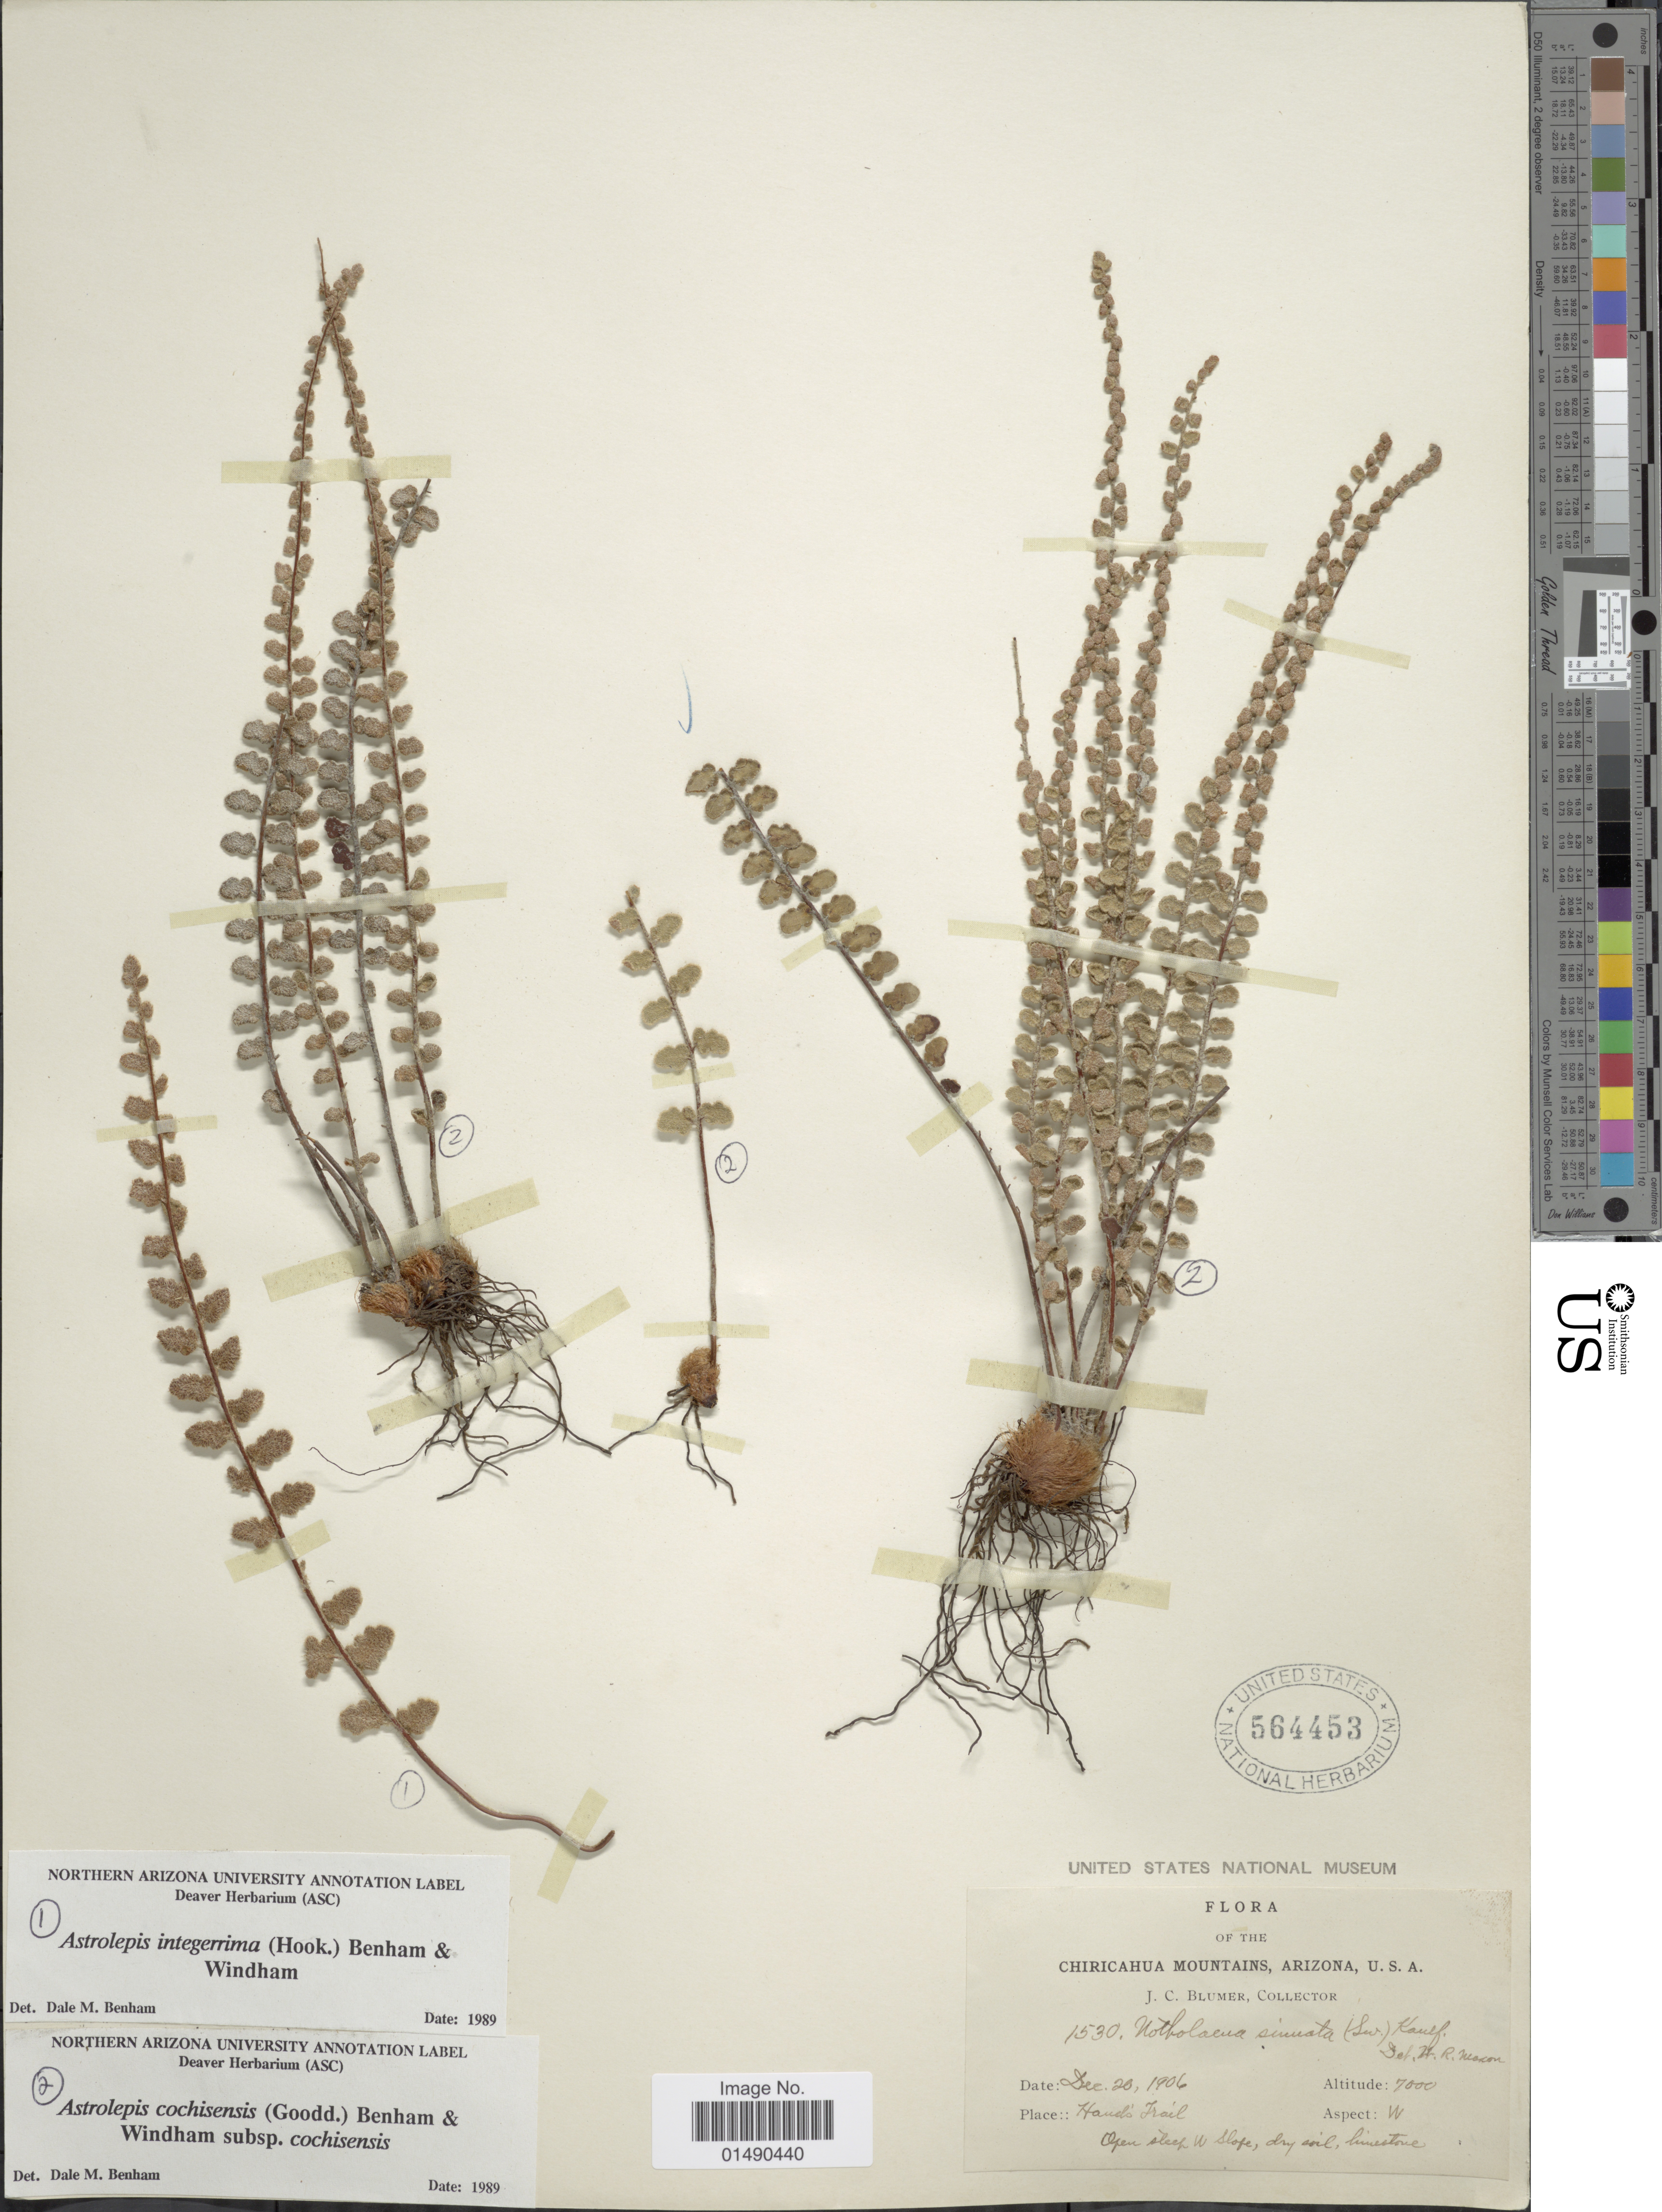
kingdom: Plantae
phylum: Tracheophyta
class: Polypodiopsida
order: Polypodiales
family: Pteridaceae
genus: Astrolepis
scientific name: Astrolepis integerrima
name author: (Hook.) D.M. Benham & Windham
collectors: J. C. Blumer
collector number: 1530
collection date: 1906-12-20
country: United States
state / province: Arizona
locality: Chiricahua Mountains, Houds Trail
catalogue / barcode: US 564453